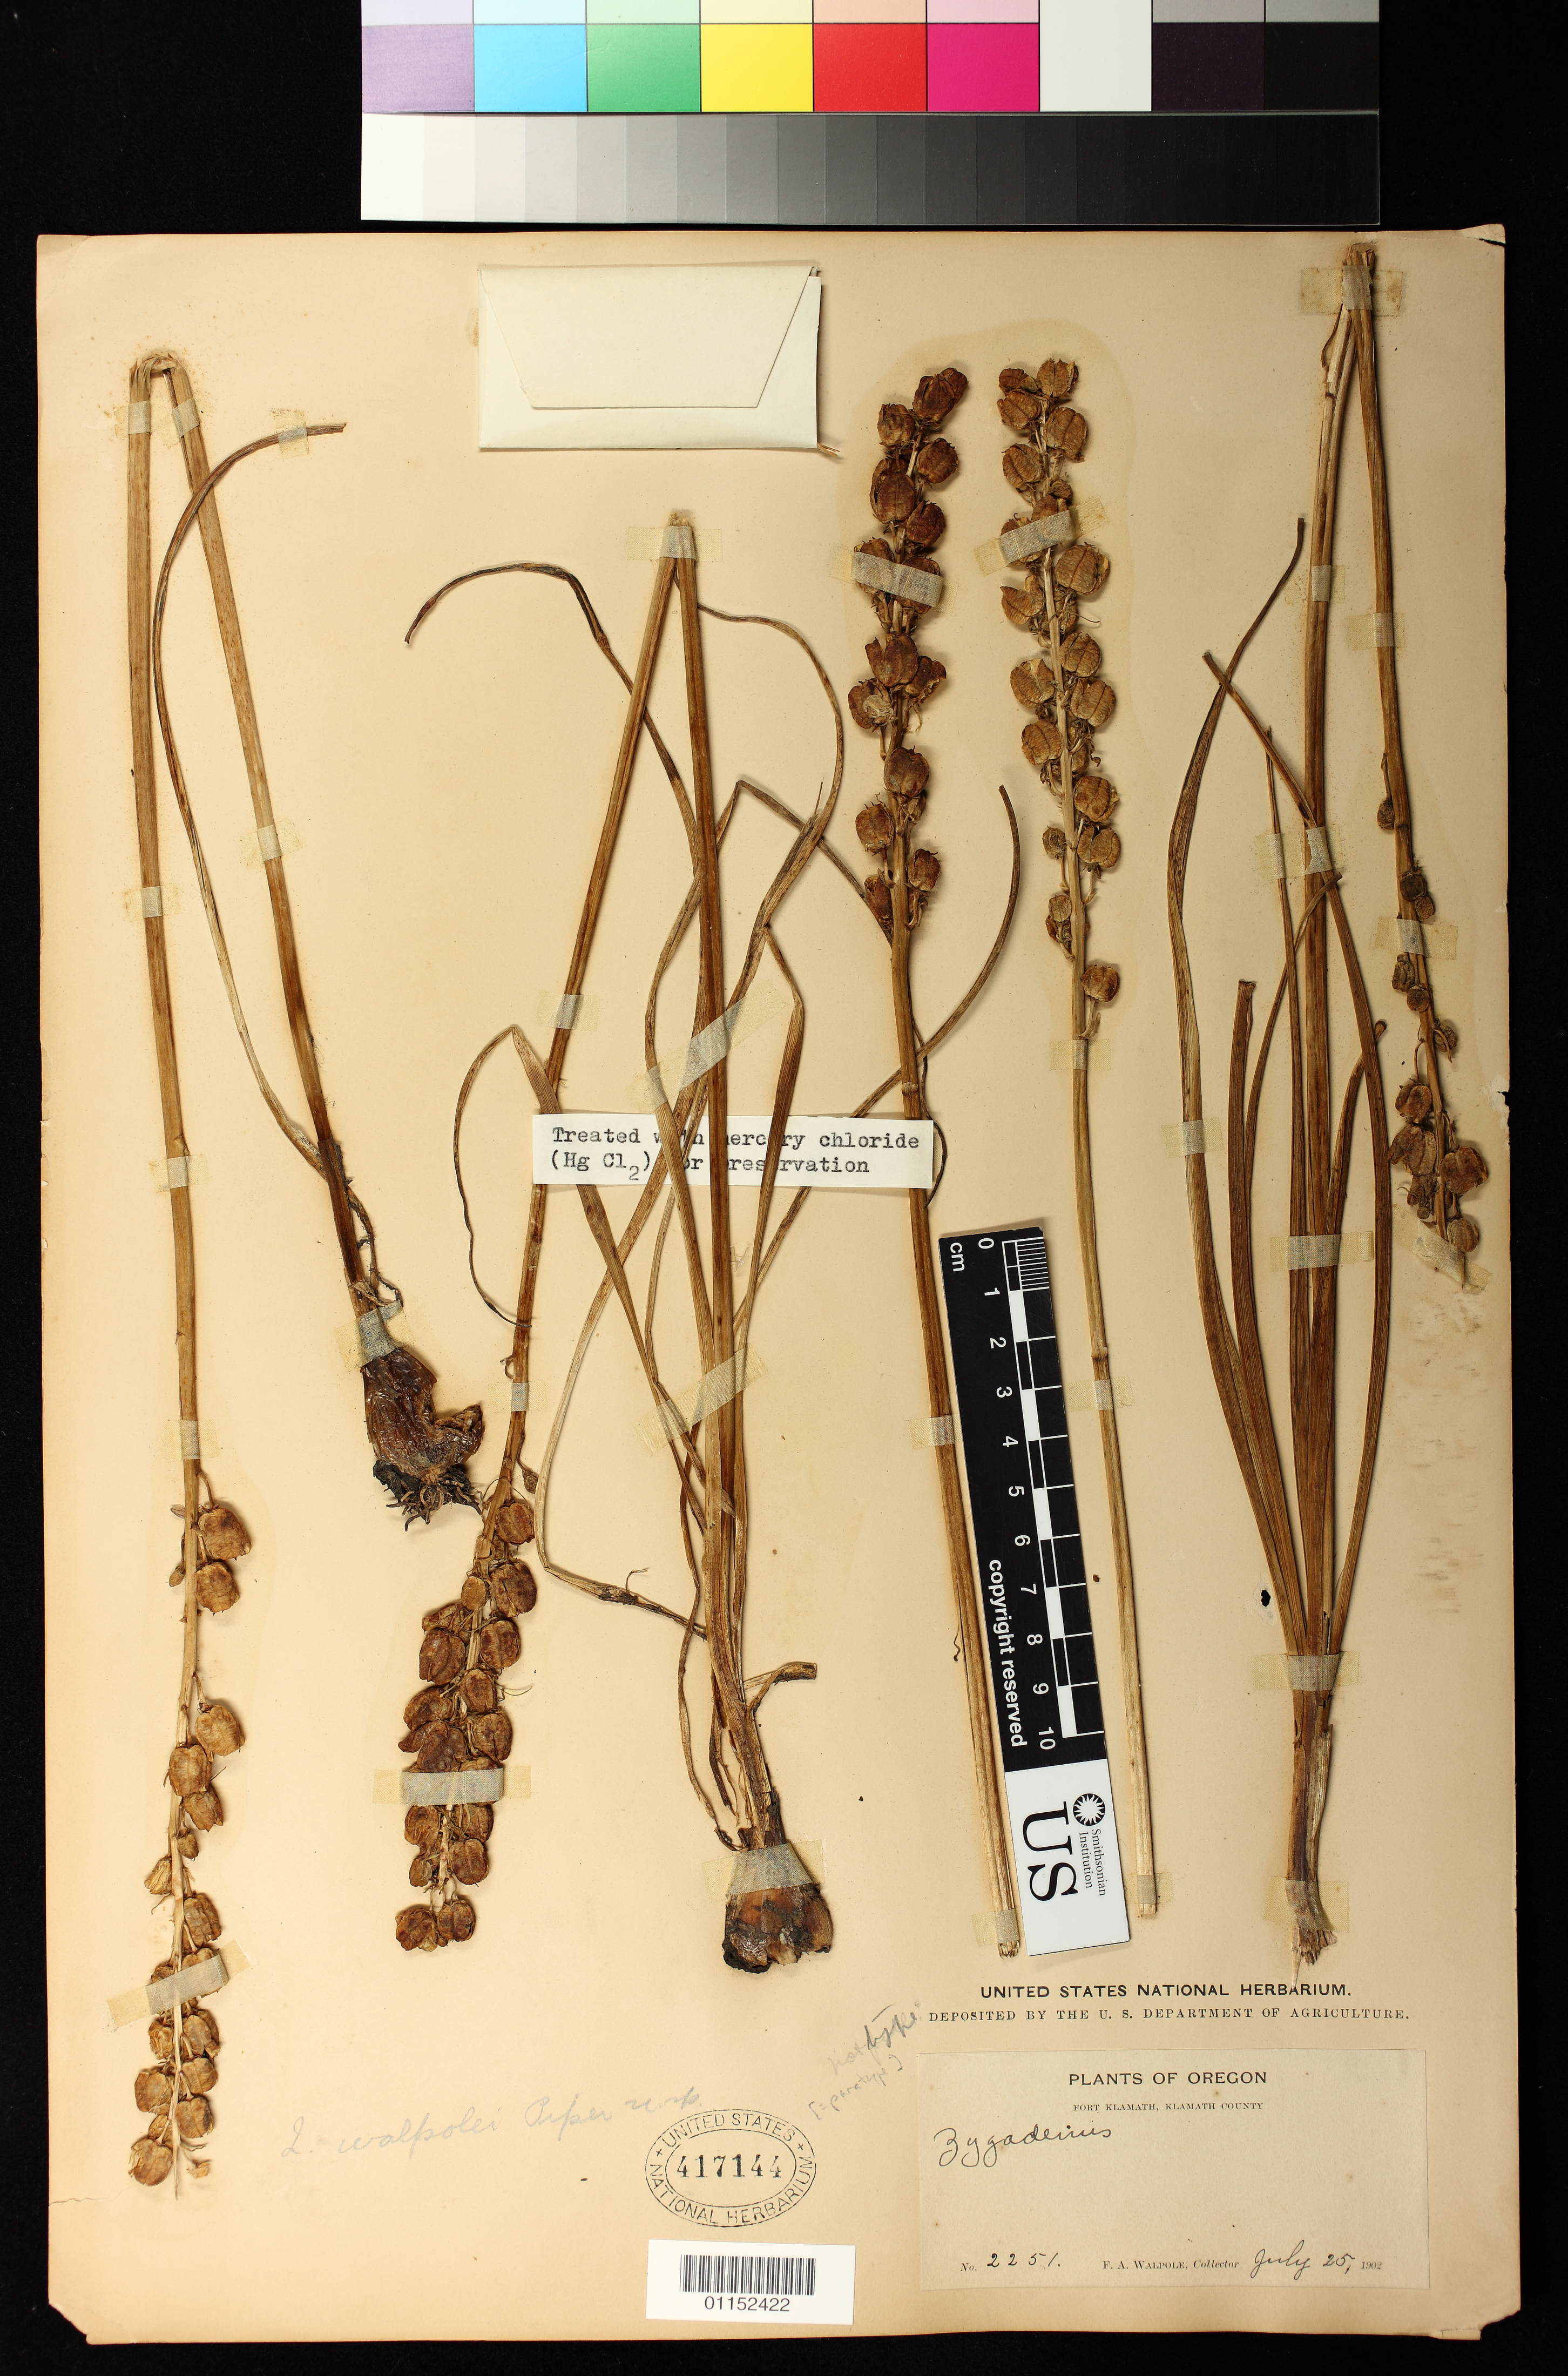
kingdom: Plantae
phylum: Tracheophyta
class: Liliopsida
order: Asparagales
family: Asparagaceae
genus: Camassia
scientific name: Camassia quamash subsp. walpolei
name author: (Piper) Gould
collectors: F. Walpole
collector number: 2251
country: United States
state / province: Oregon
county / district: Klamath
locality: Fort Klamath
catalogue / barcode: US 417144